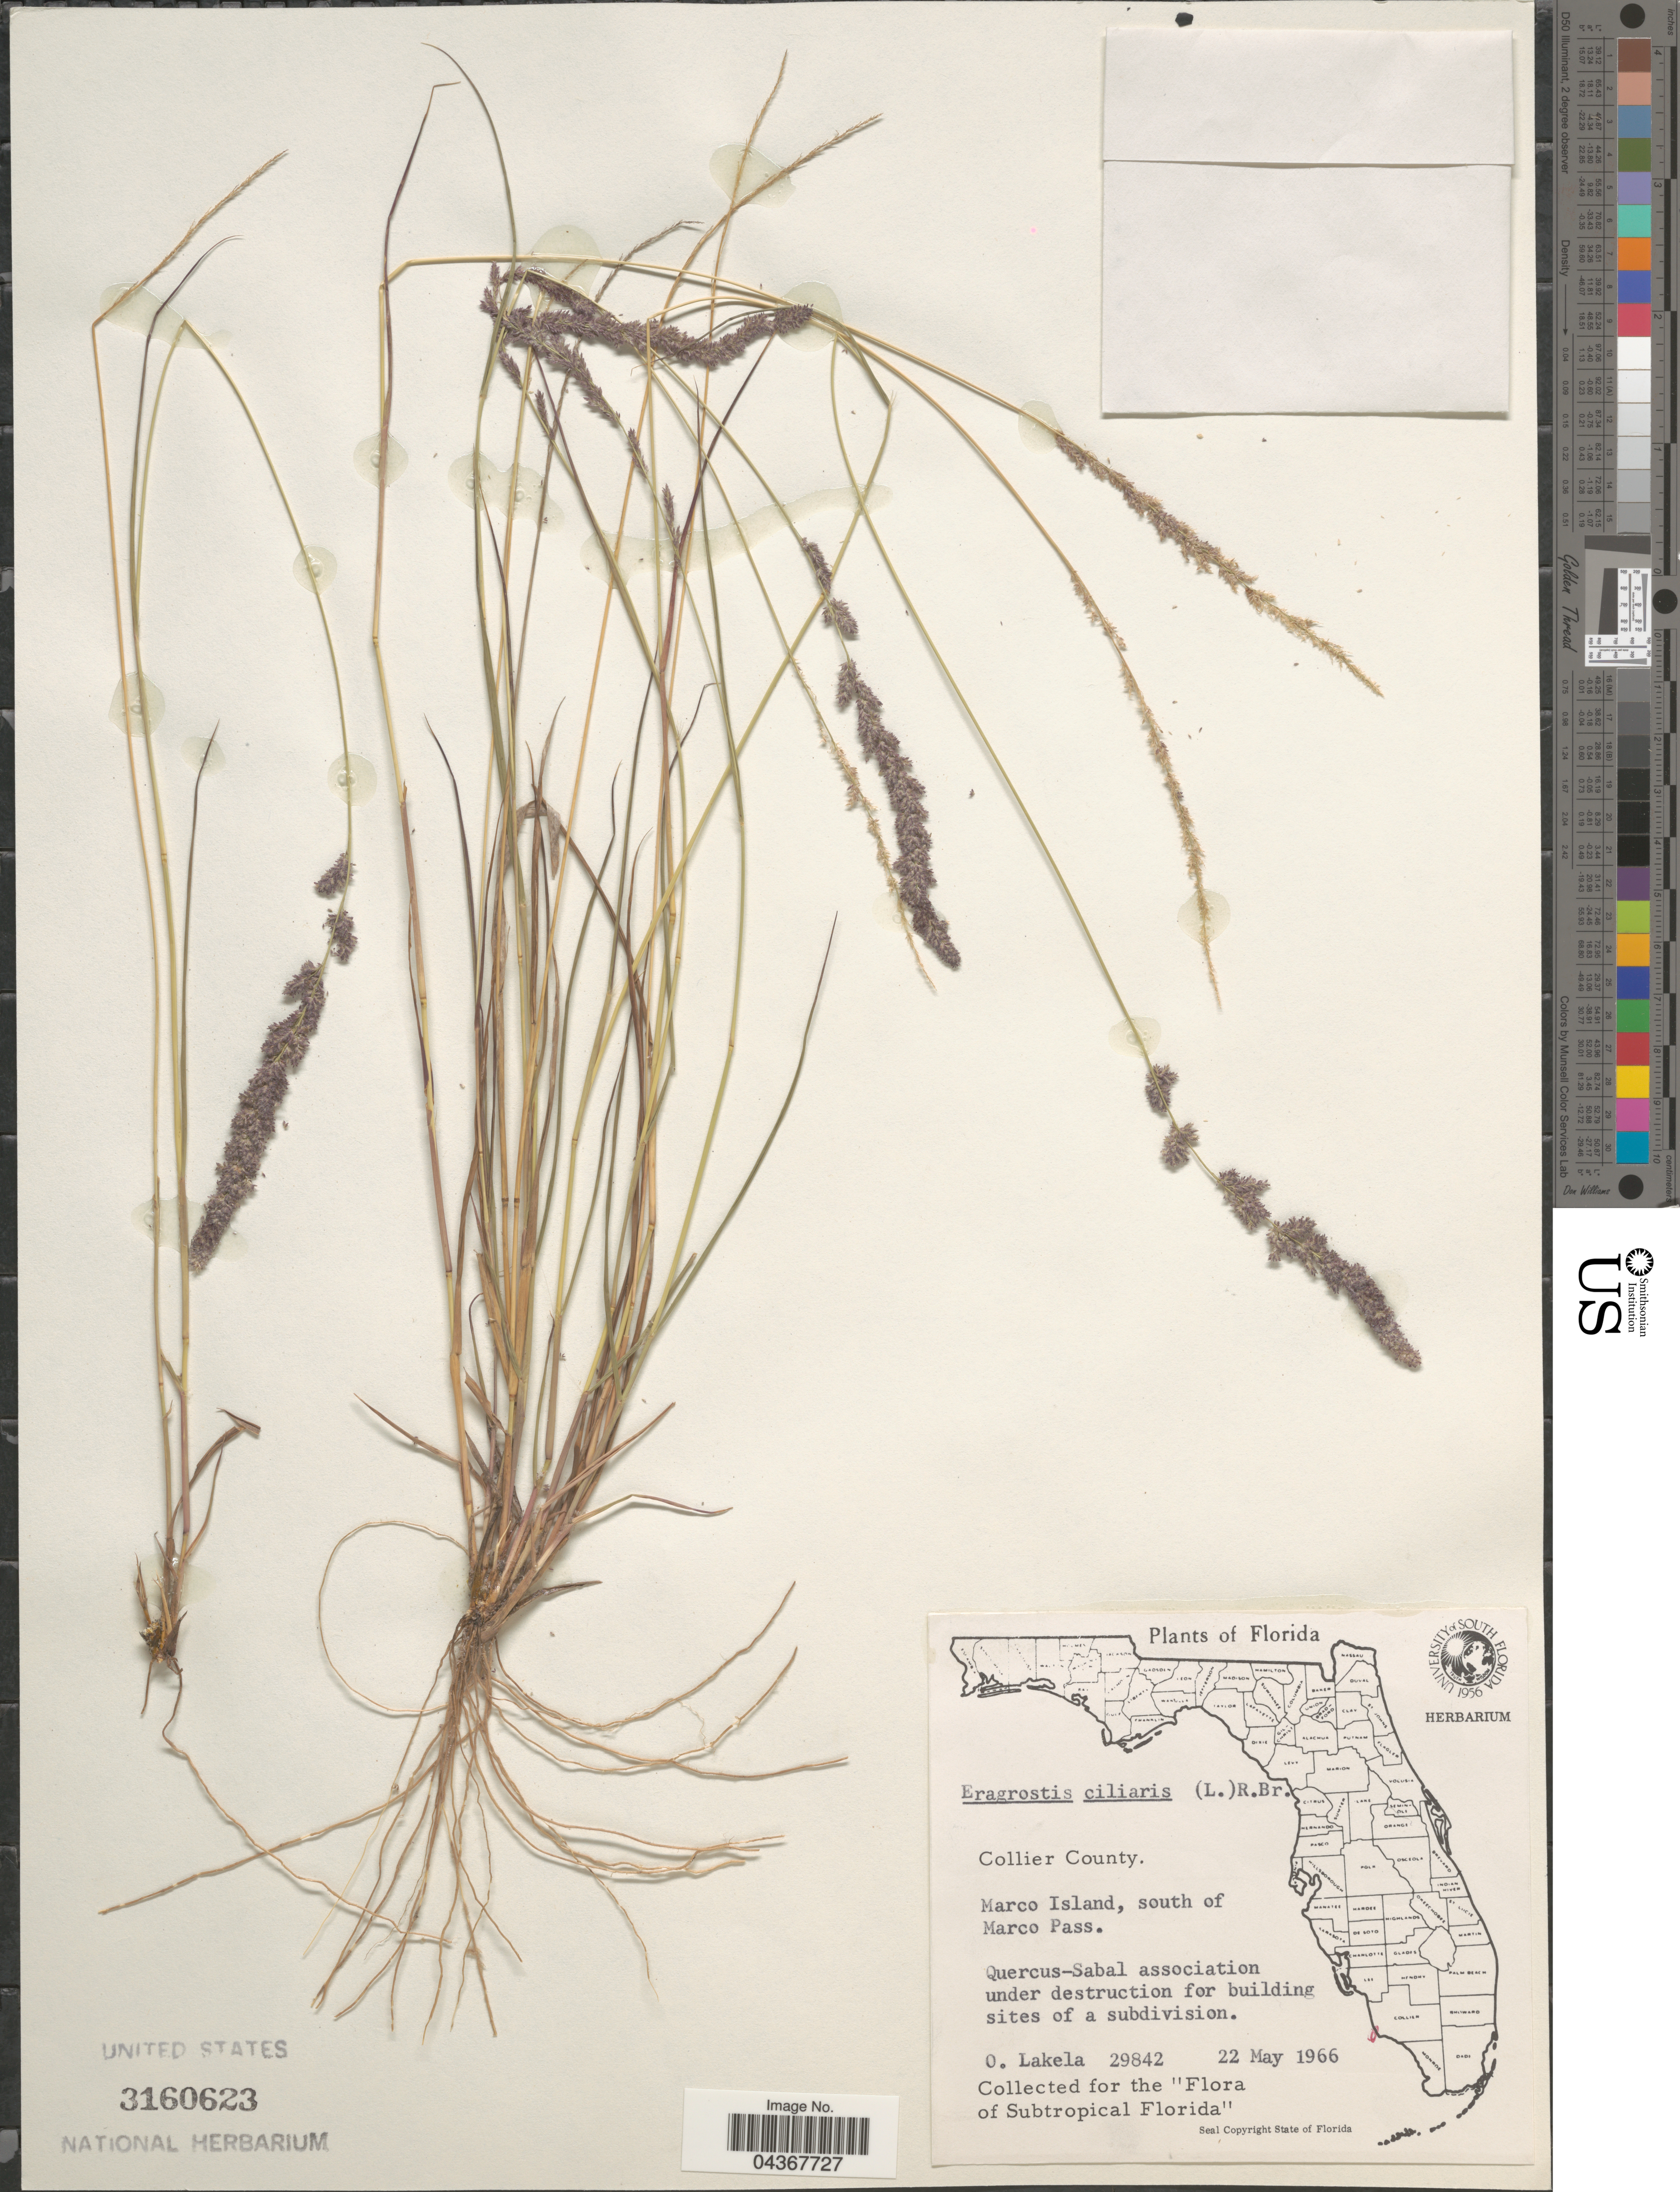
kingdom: Plantae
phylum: Tracheophyta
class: Liliopsida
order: Poales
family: Poaceae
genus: Eragrostis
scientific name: Eragrostis ciliaris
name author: (L.) R. Br.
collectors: O. Lakela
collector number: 29842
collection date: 1966-05-22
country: United States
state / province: Florida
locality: Collier County. Marco Island, south of Marco Pass.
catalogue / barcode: US 3160623